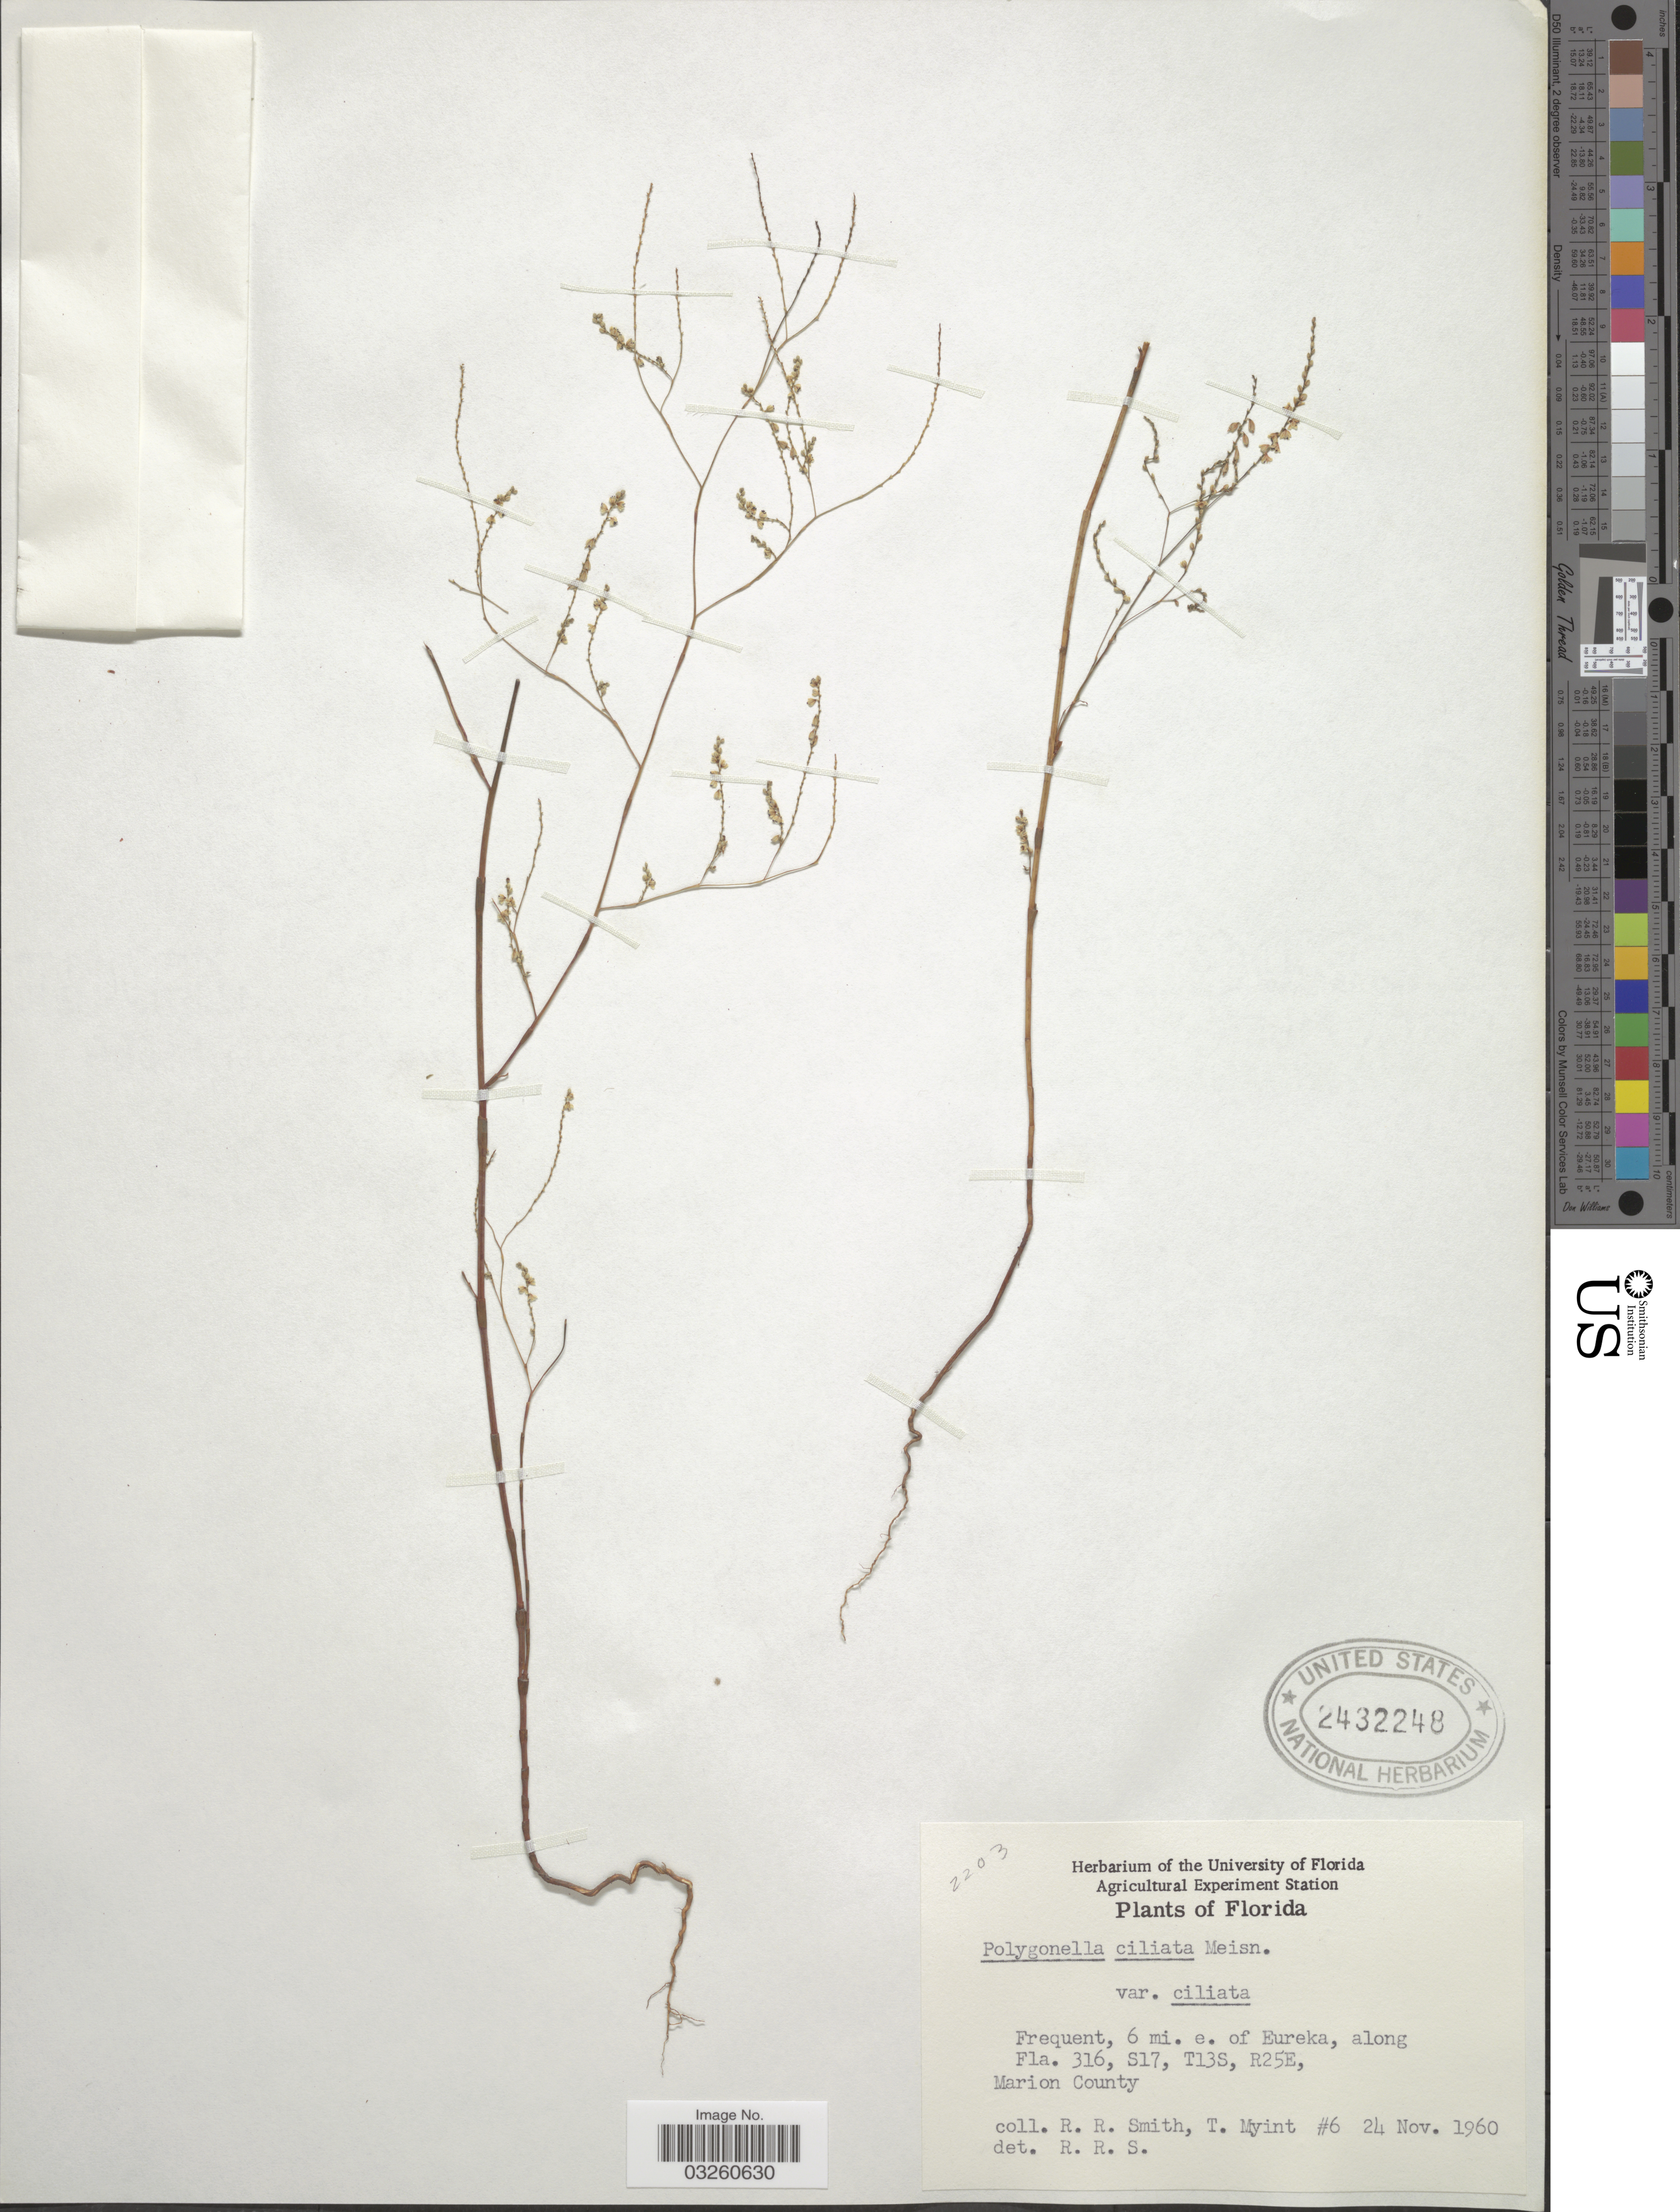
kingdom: Plantae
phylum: Tracheophyta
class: Magnoliopsida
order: Caryophyllales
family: Polygonaceae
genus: Polygonella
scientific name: Polygonella ciliata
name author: Meisn.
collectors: R. Smith & T. Myint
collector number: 6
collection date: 1960-11-24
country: United States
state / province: Florida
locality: Frequent, 6 mi. e. of Eureka, along Fla. 316, S17, T13S, R25E, Marion County.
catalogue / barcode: US 2432248